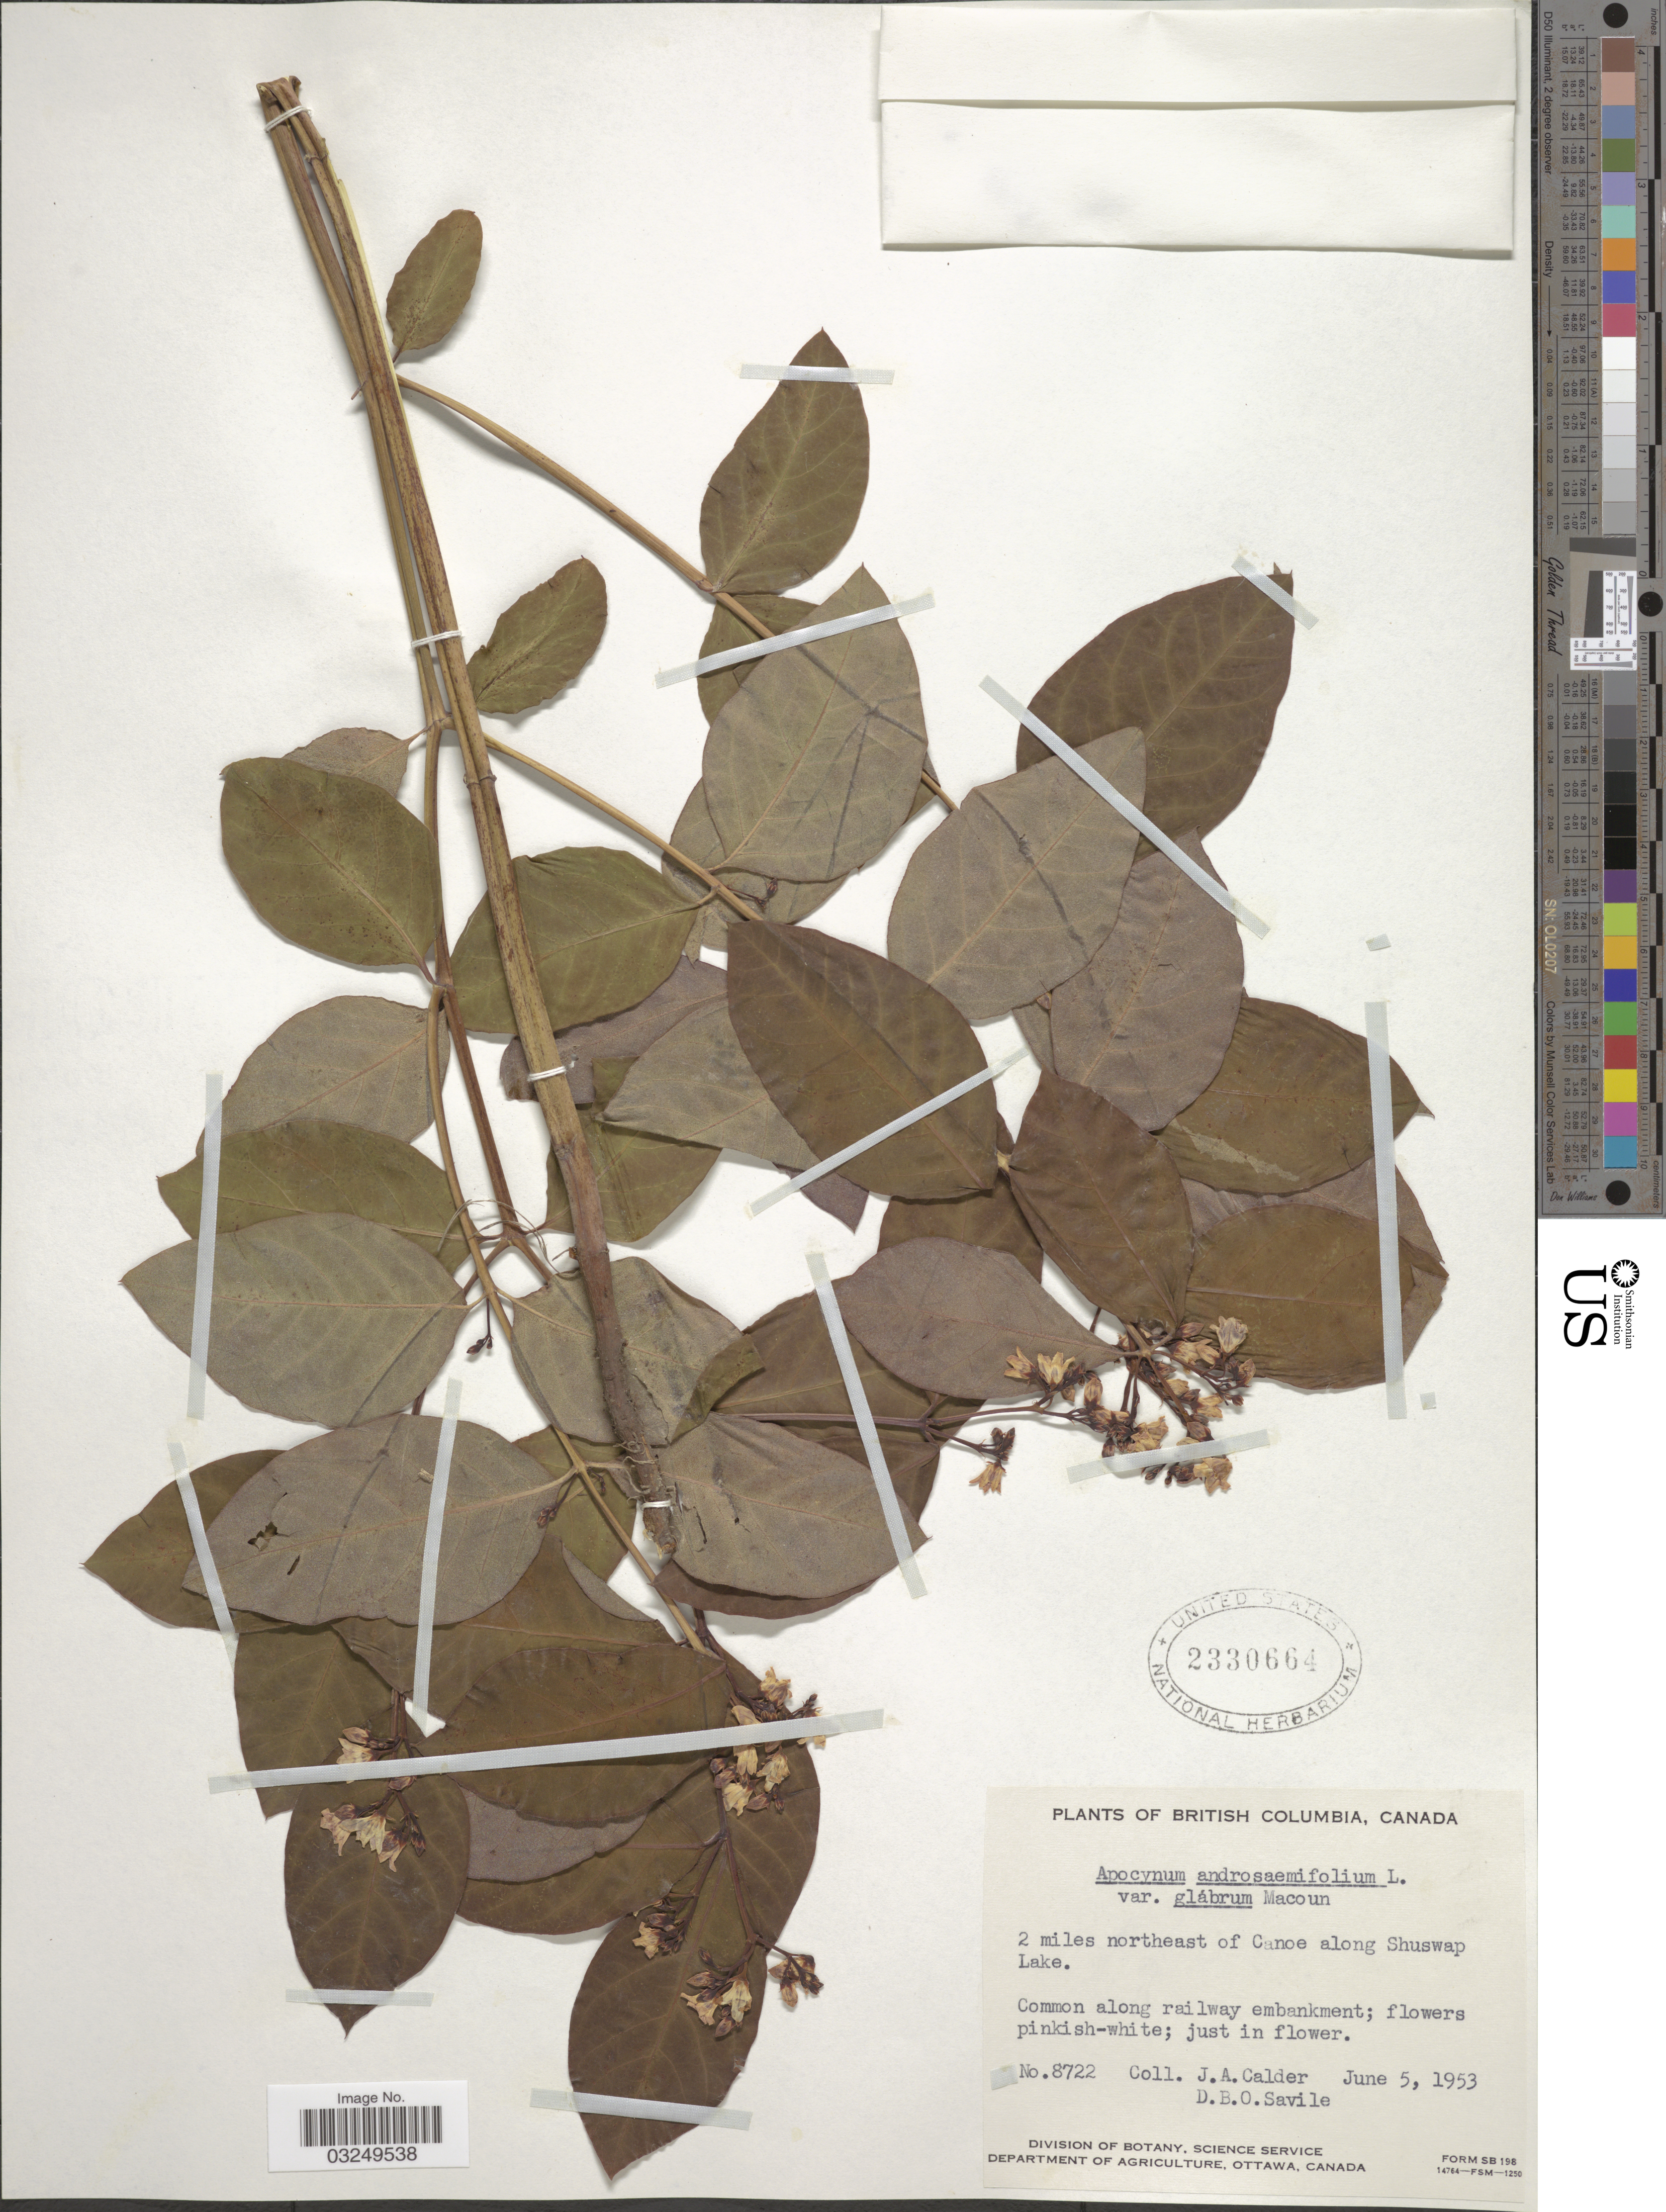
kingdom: Plantae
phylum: Tracheophyta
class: Magnoliopsida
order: Gentianales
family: Apocynaceae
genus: Apocynum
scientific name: Apocynum androsaemifolium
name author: L.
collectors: J. A. Calder & D. Savile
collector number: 8722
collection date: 1953-06-05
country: Canada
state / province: British Columbia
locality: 2 miles northeast of Canoe along Shuswap Lake.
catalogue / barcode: US 2330664